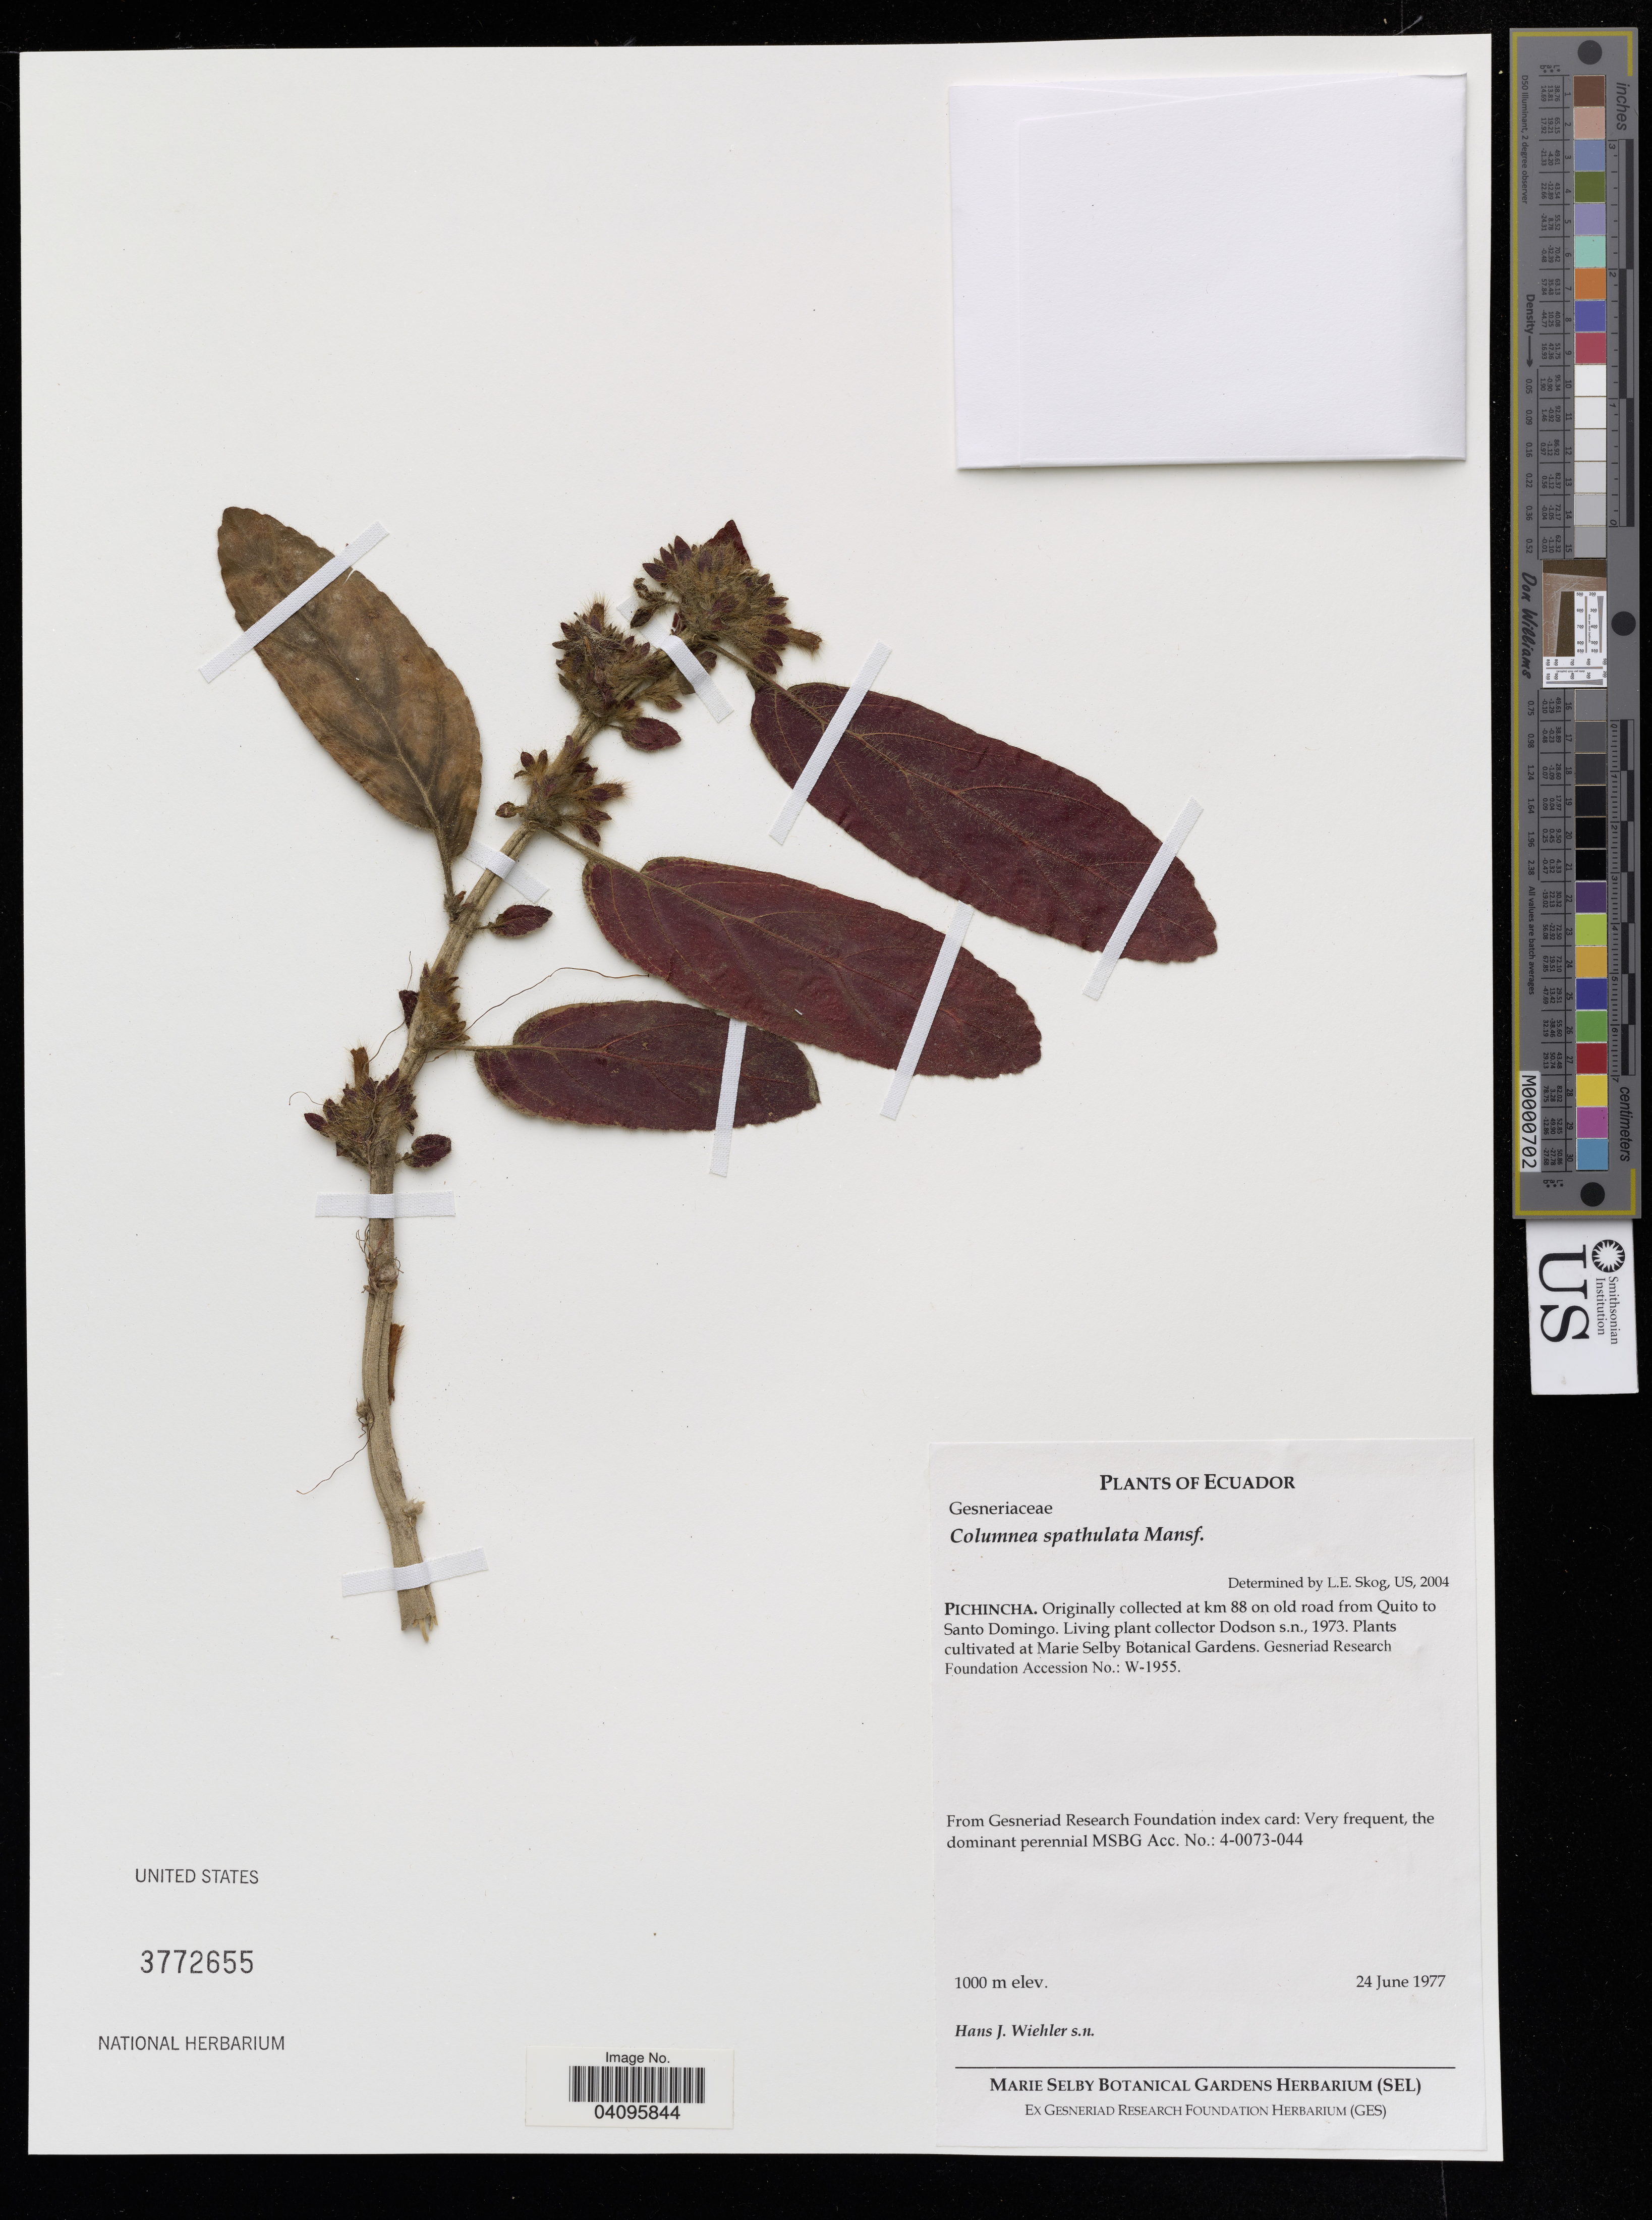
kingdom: Plantae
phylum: Tracheophyta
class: Magnoliopsida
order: Lamiales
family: Gesneriaceae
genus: Columnea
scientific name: Columnea spathulata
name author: Mansf.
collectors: H. J. Wiehler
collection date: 1977-06-24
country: Ecuador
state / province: Pichincha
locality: Originally collected at km 88 on old road from Quito to Santo Domingo.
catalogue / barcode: US 3772655